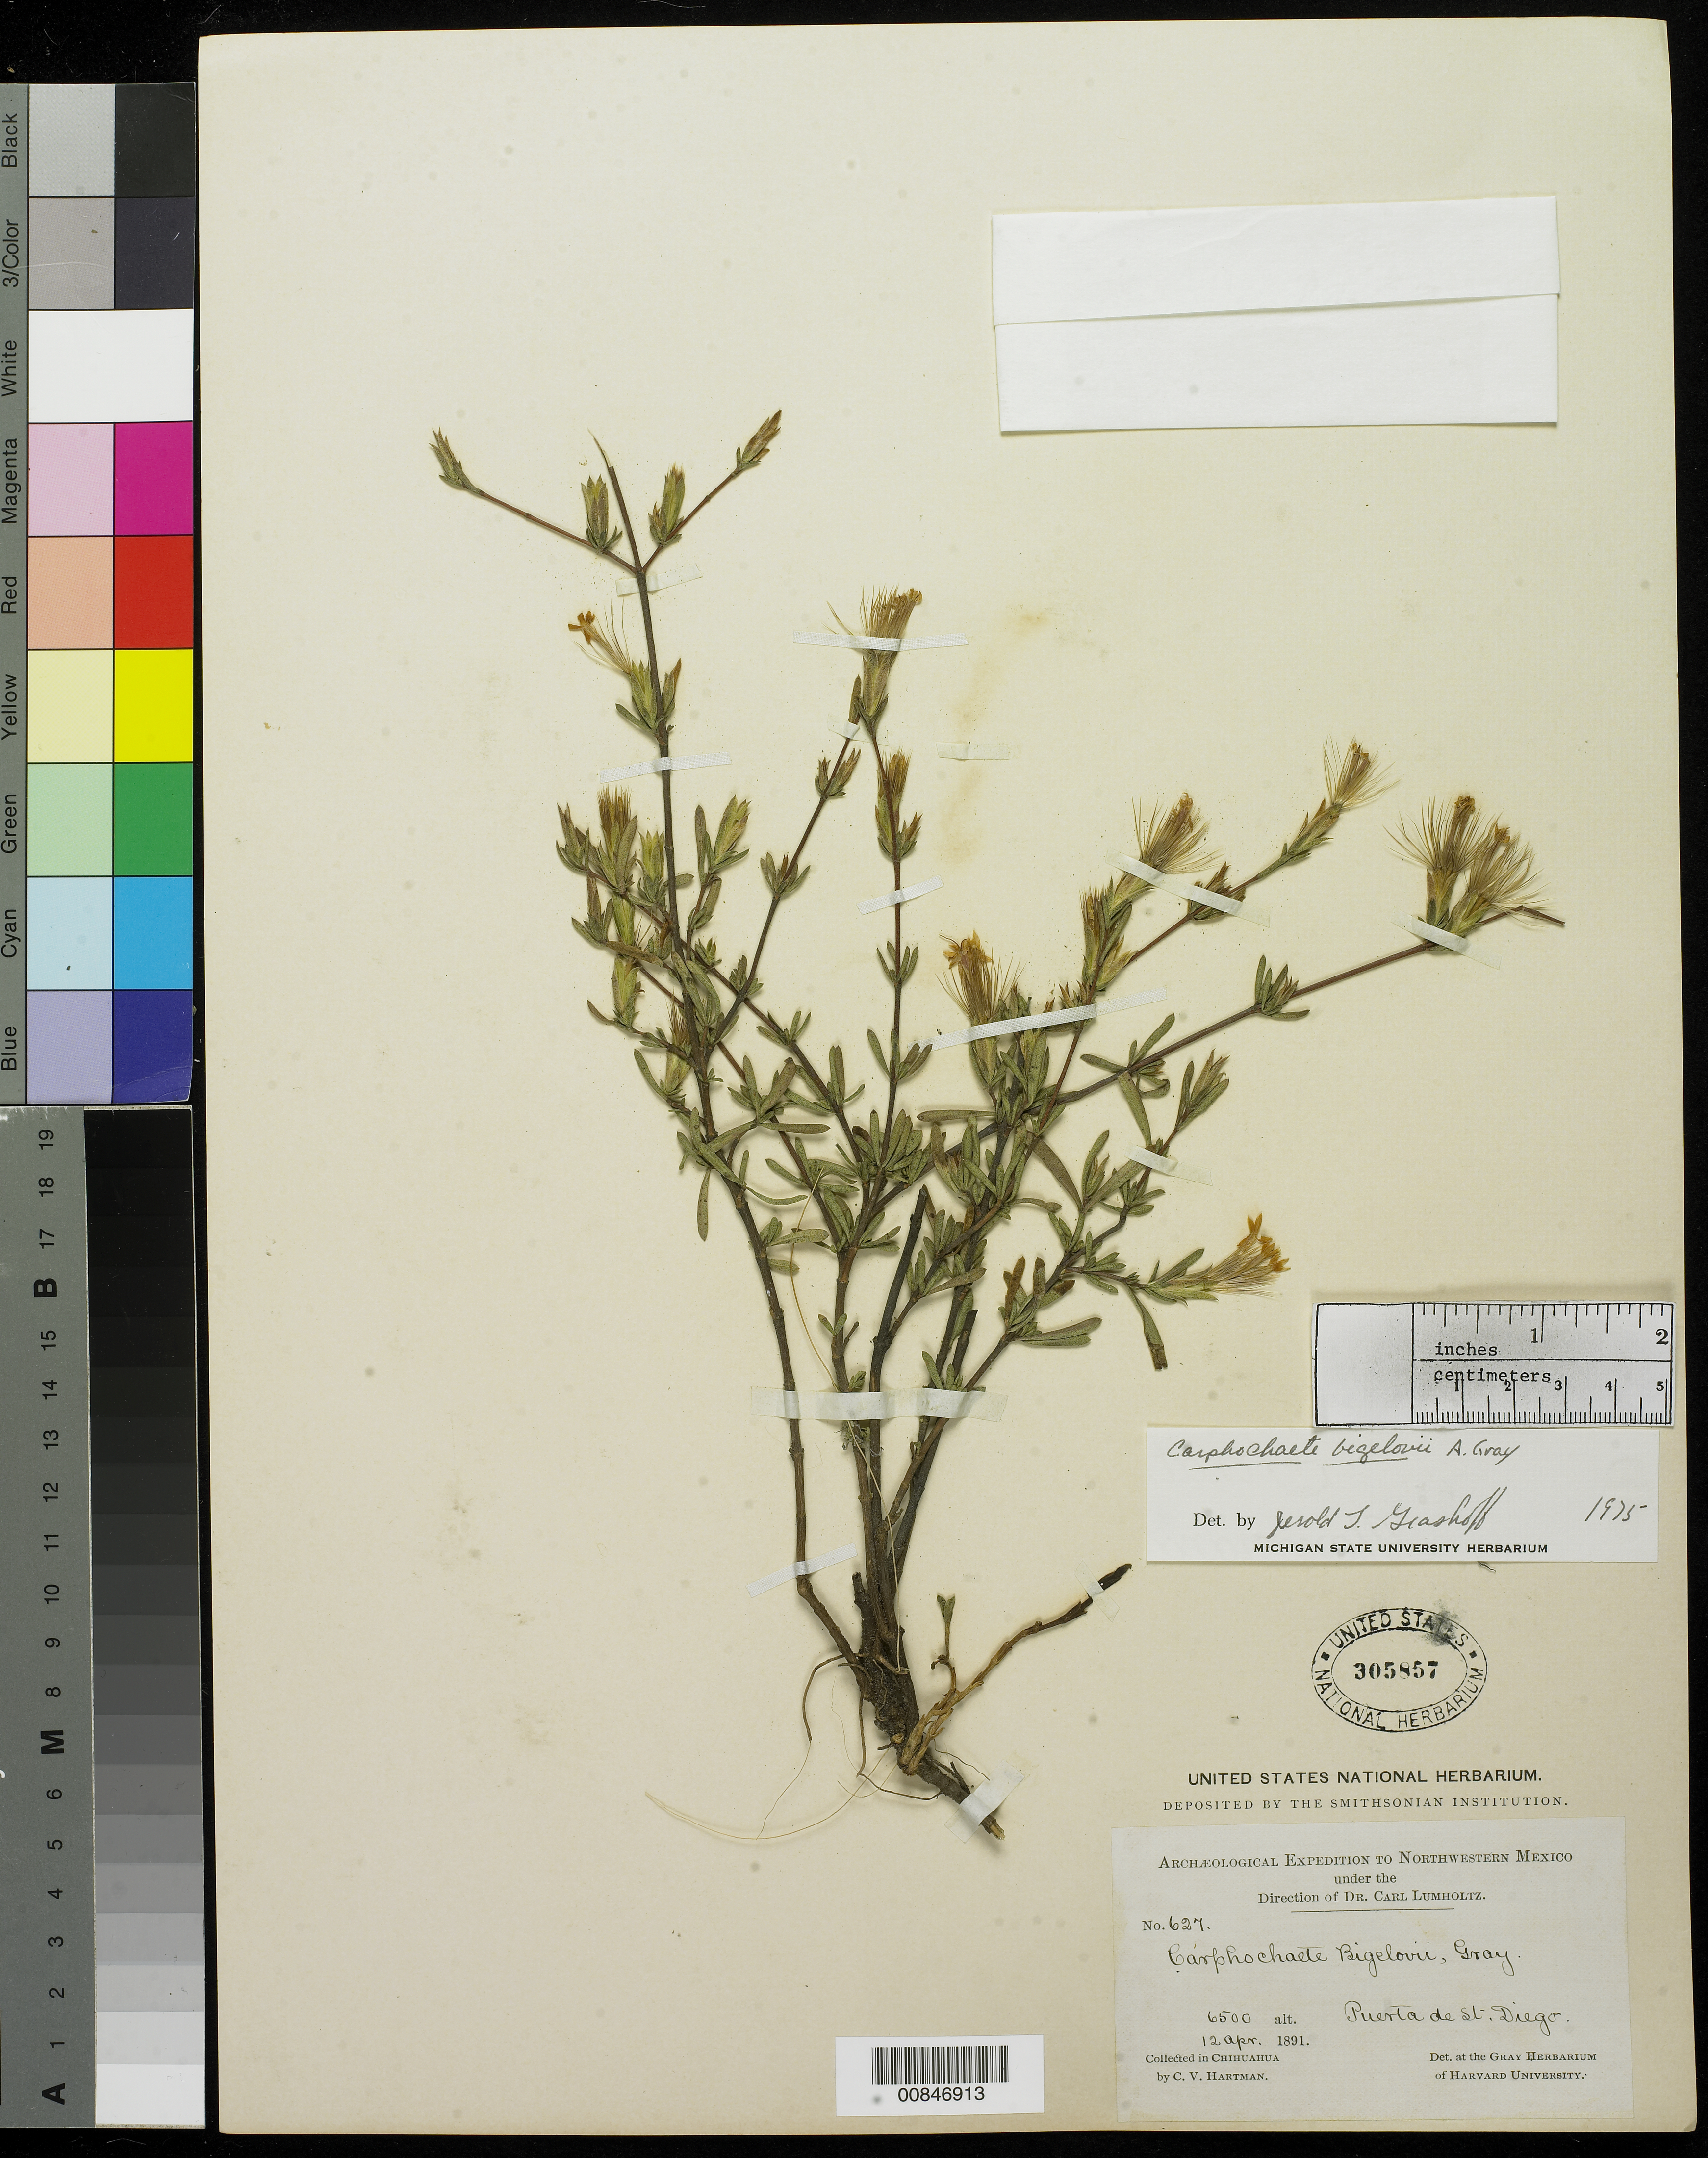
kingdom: Plantae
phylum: Tracheophyta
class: Magnoliopsida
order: Asterales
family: Asteraceae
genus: Carphochaete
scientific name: Carphochaete bigelovii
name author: A. Gray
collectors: C. V. Hartman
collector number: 627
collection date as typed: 12 Apr 1891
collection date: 1891-04-12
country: Mexico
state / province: Chihuahua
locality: Puerta de St. Diego.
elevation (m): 1981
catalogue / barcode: US 305857